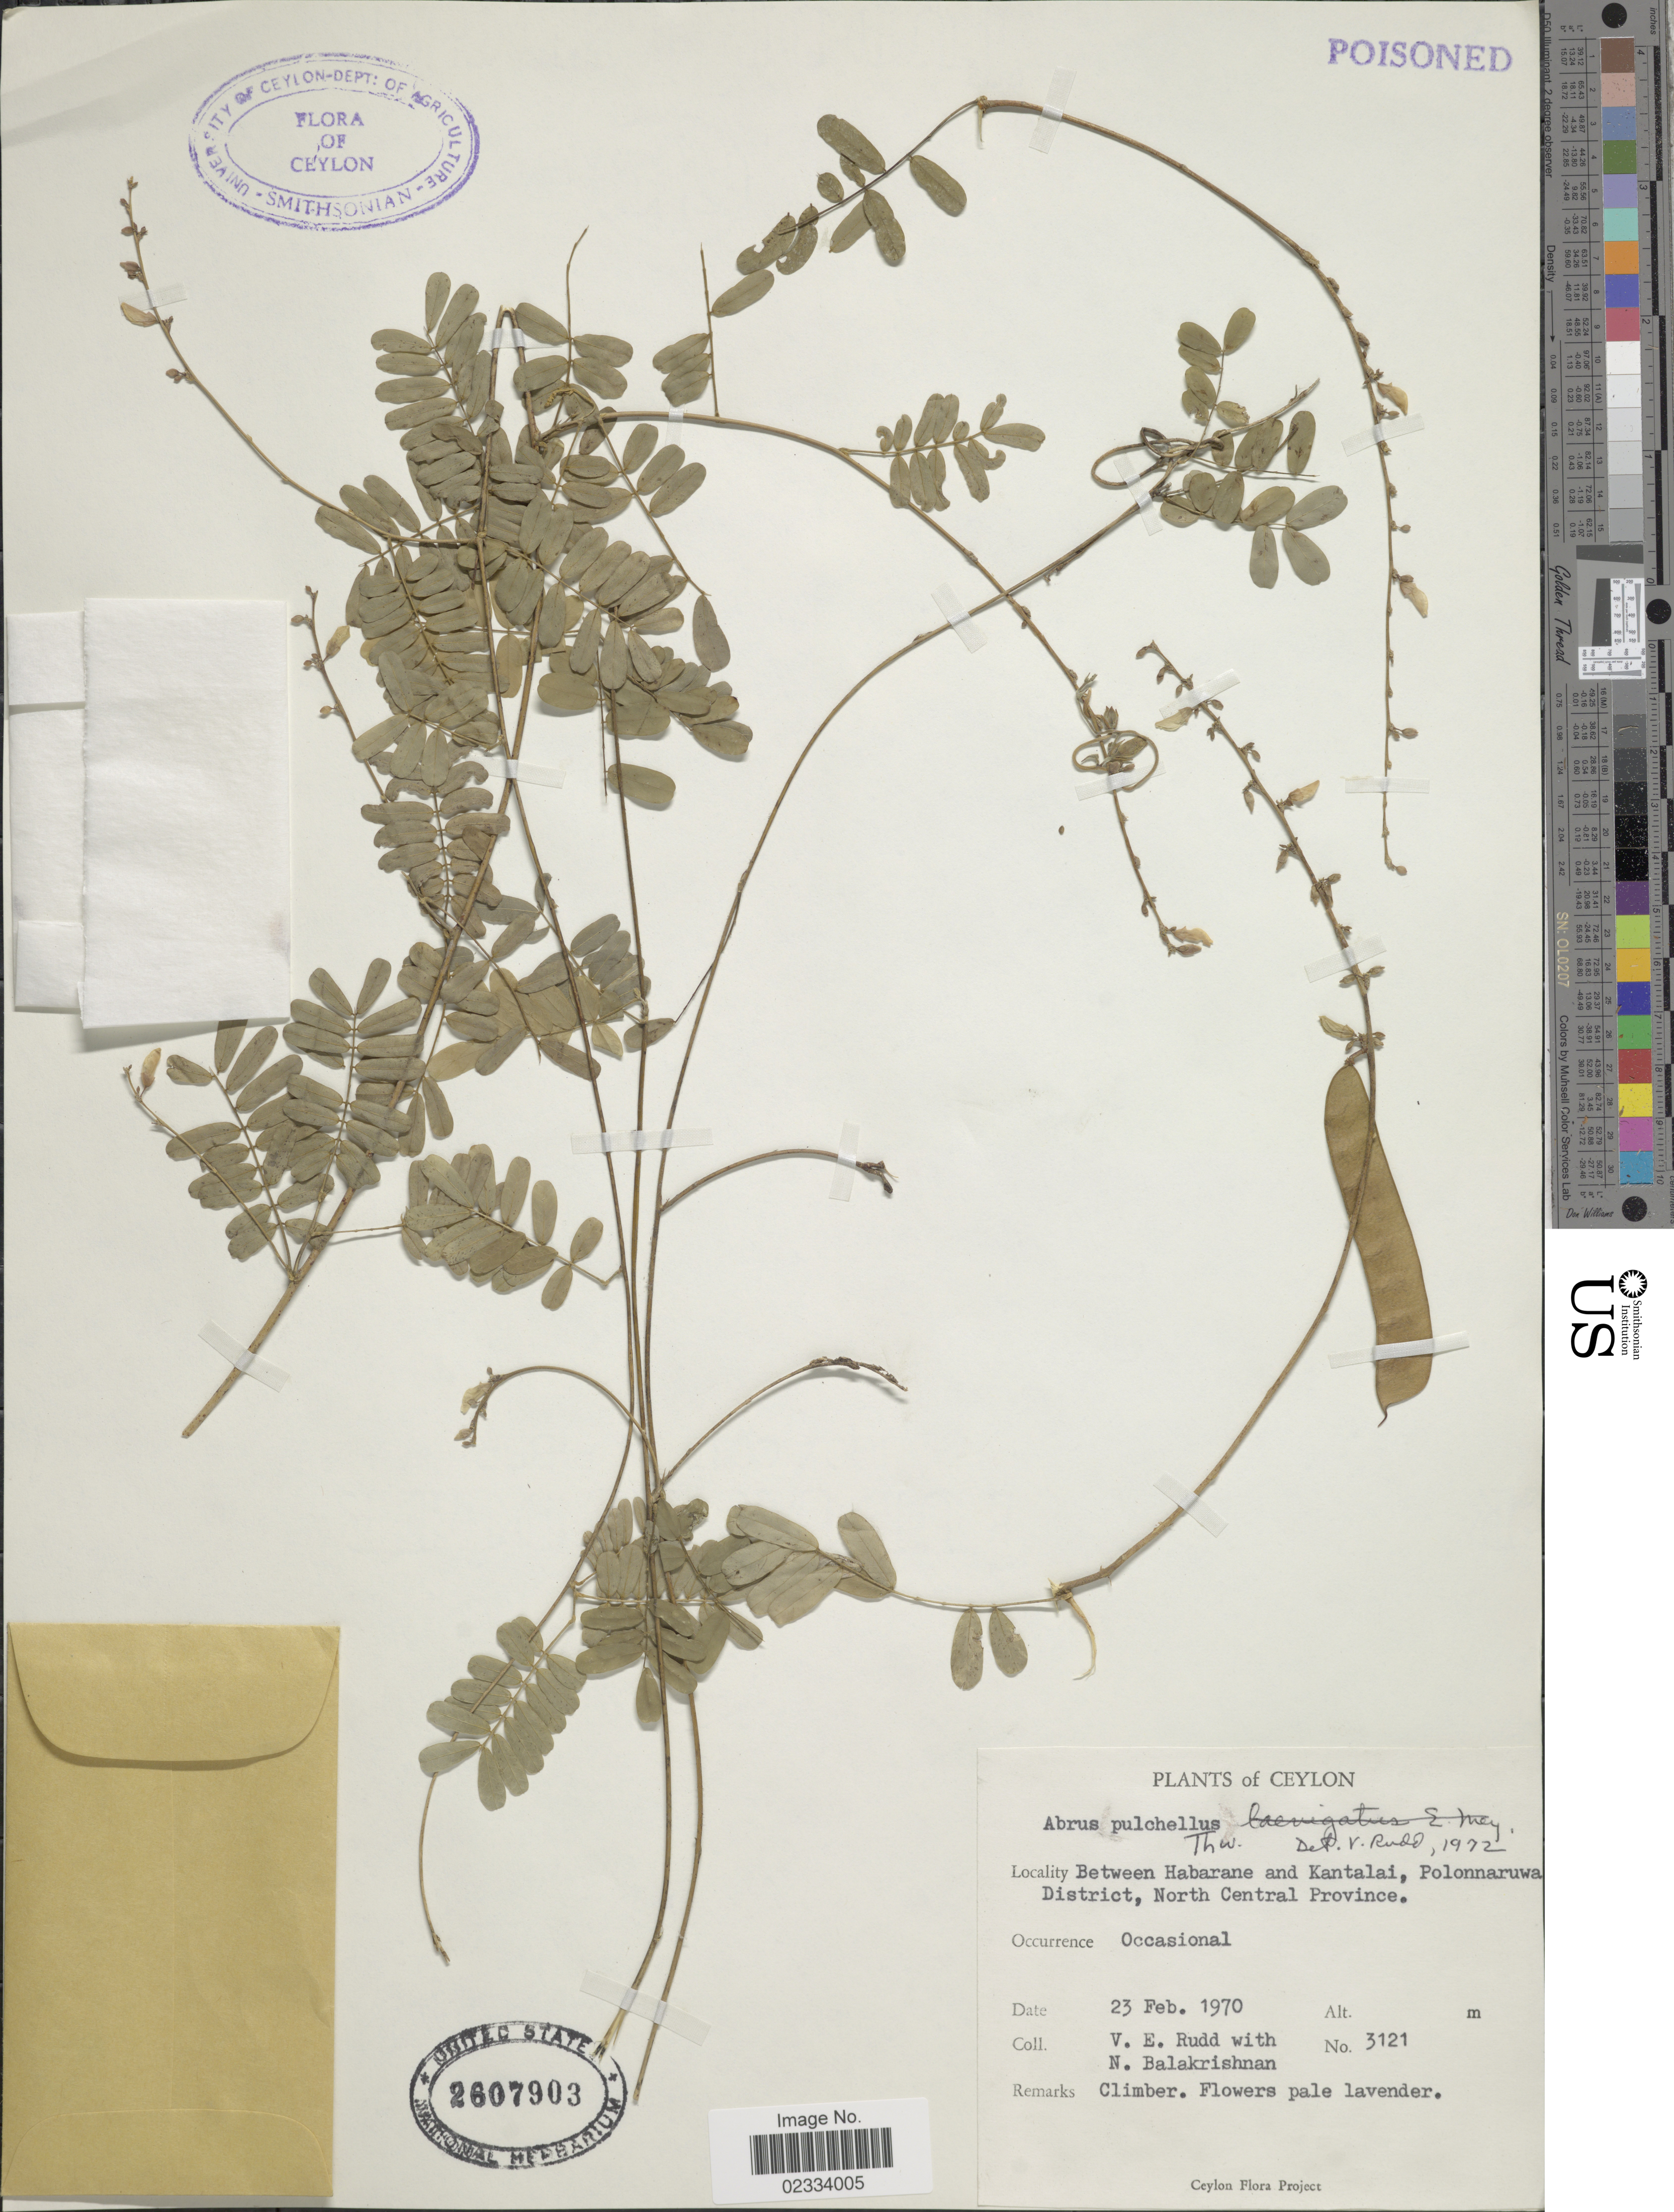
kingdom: Plantae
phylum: Tracheophyta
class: Magnoliopsida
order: Fabales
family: Fabaceae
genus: Abrus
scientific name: Abrus pulchellus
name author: Wall.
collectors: V. E. Rudd & N. Balakrishnan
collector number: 3121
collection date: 1970-02-23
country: Sri Lanka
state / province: North Central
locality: Ceylon. Between Habarane and Kantalai, Polonnaruwa District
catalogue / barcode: US 2607903